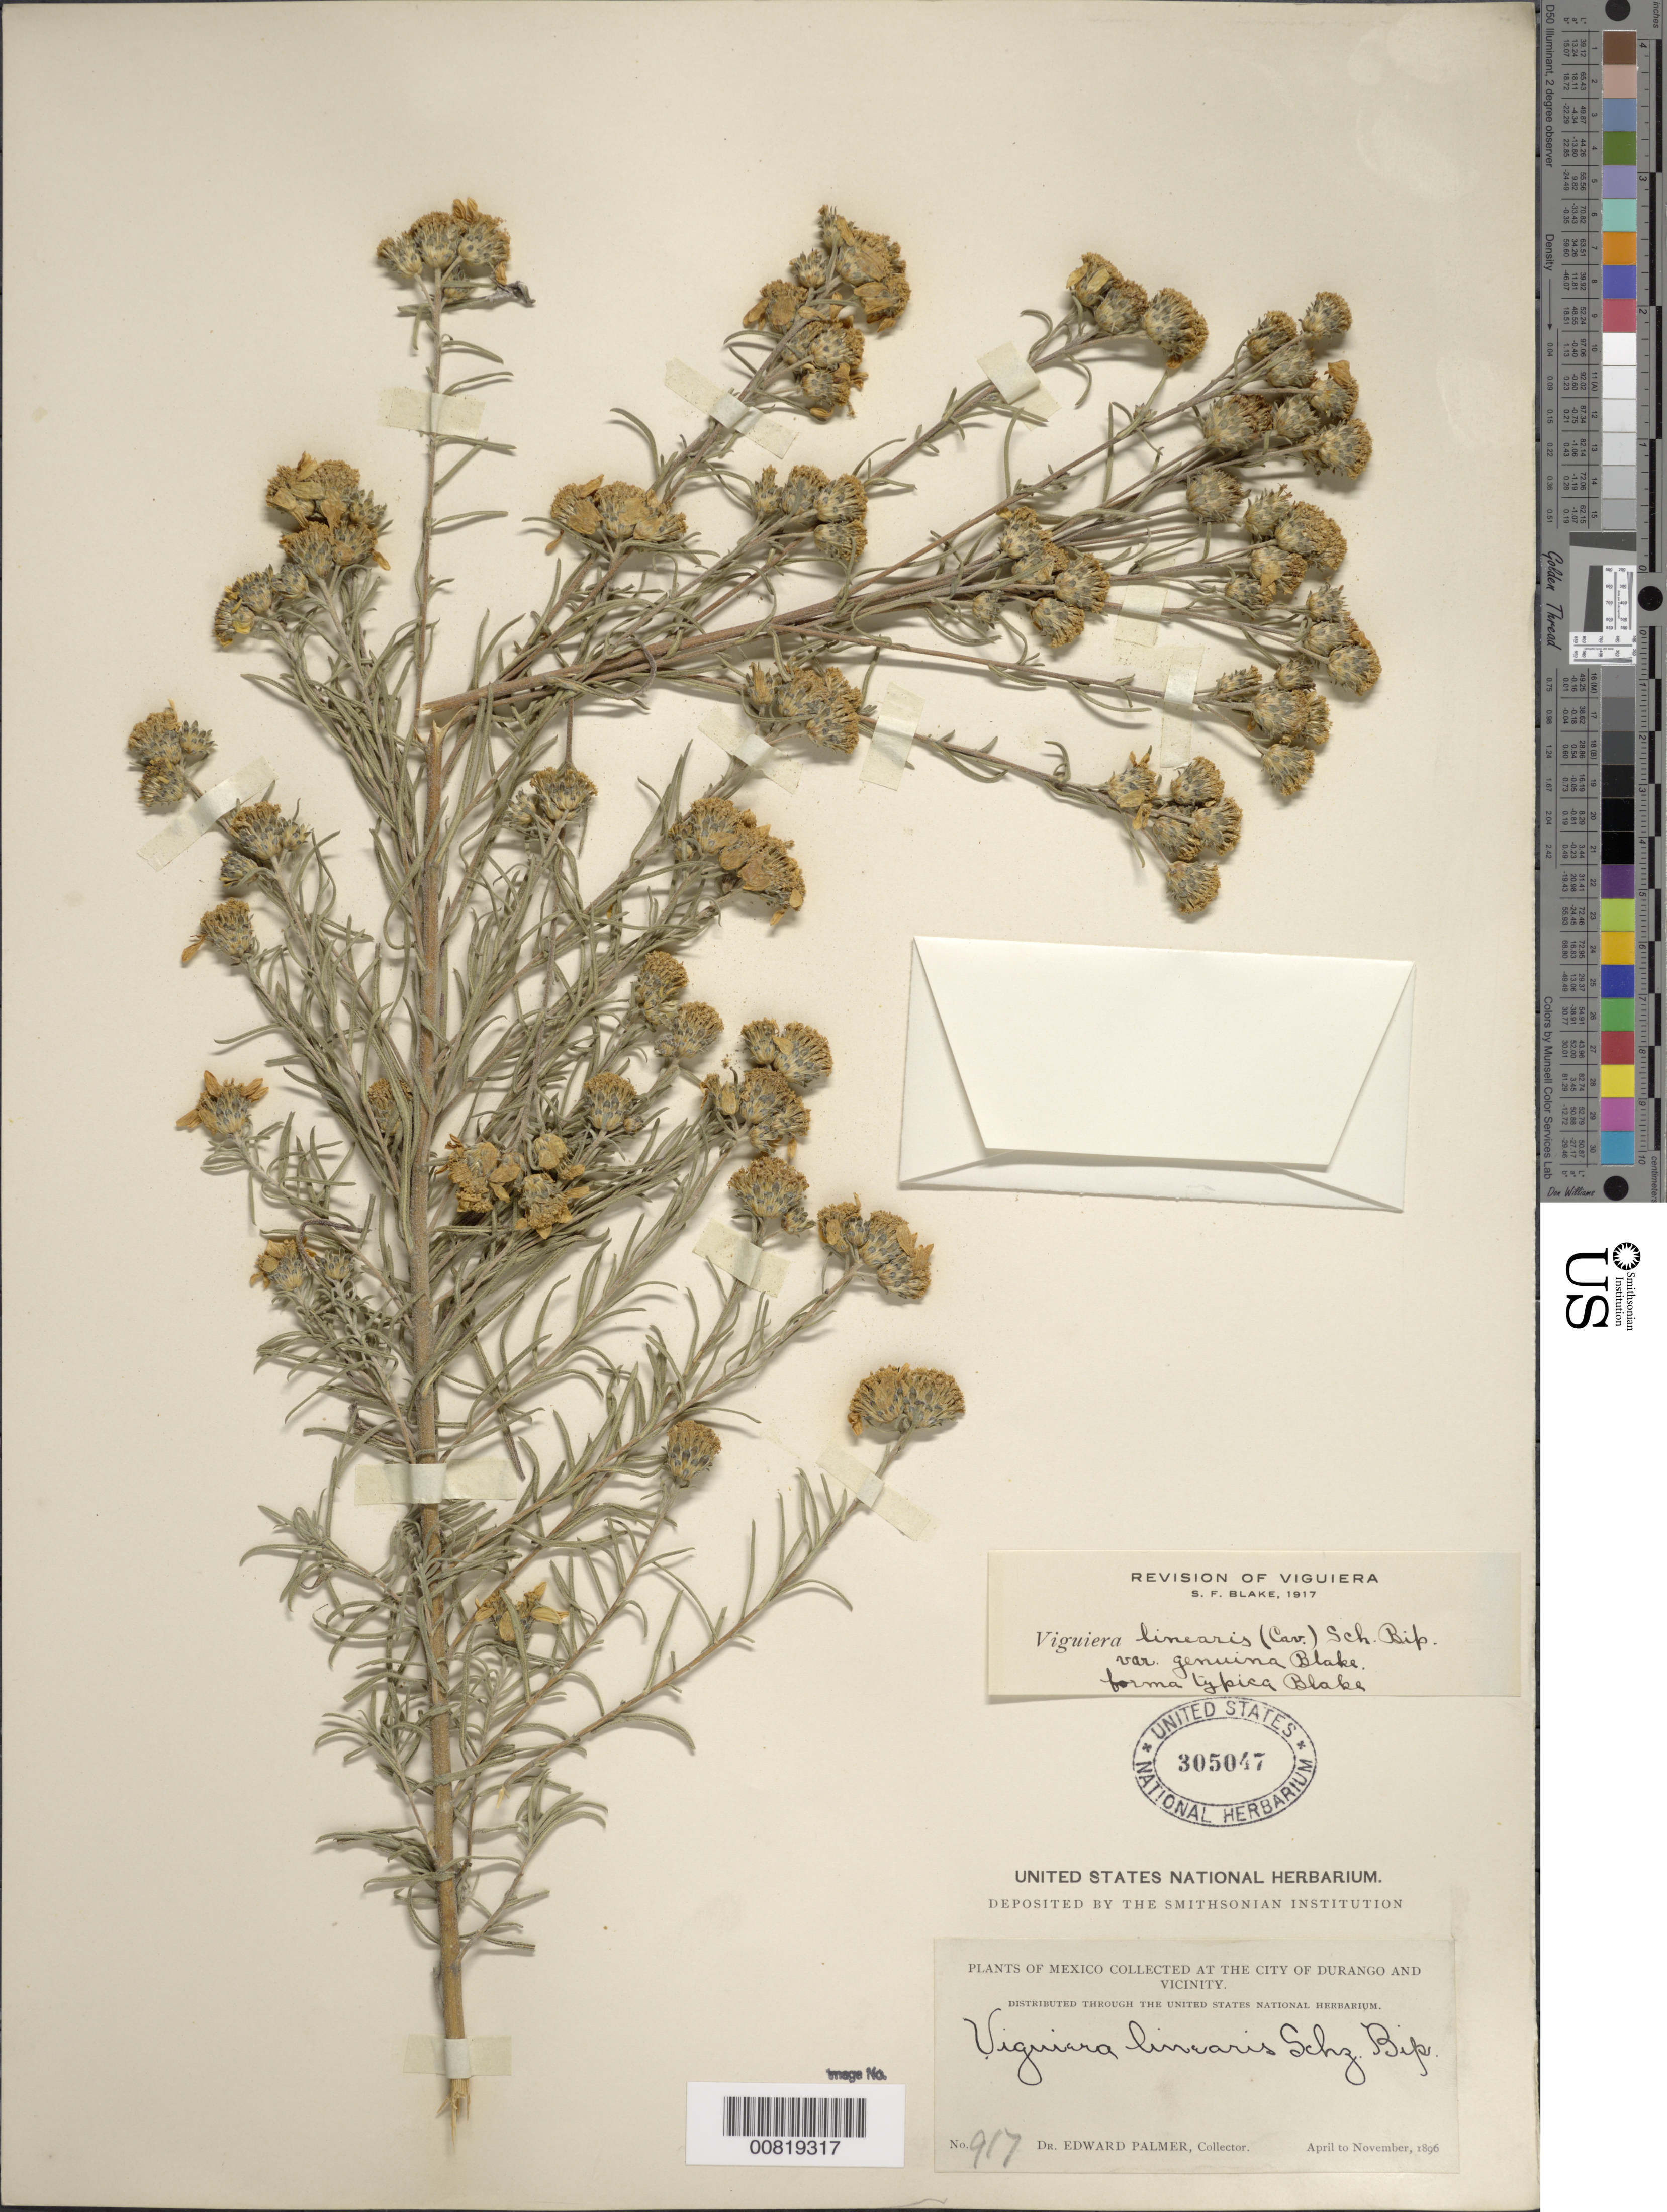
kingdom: Plantae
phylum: Tracheophyta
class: Magnoliopsida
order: Asterales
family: Asteraceae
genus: Viguiera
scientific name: Viguiera linearis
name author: (Cav.) Sch. Bip.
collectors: E. Palmer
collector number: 917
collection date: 1896-04/1896-11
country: Mexico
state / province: Durango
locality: At the City of Durango and Vicinity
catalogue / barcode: US 305047